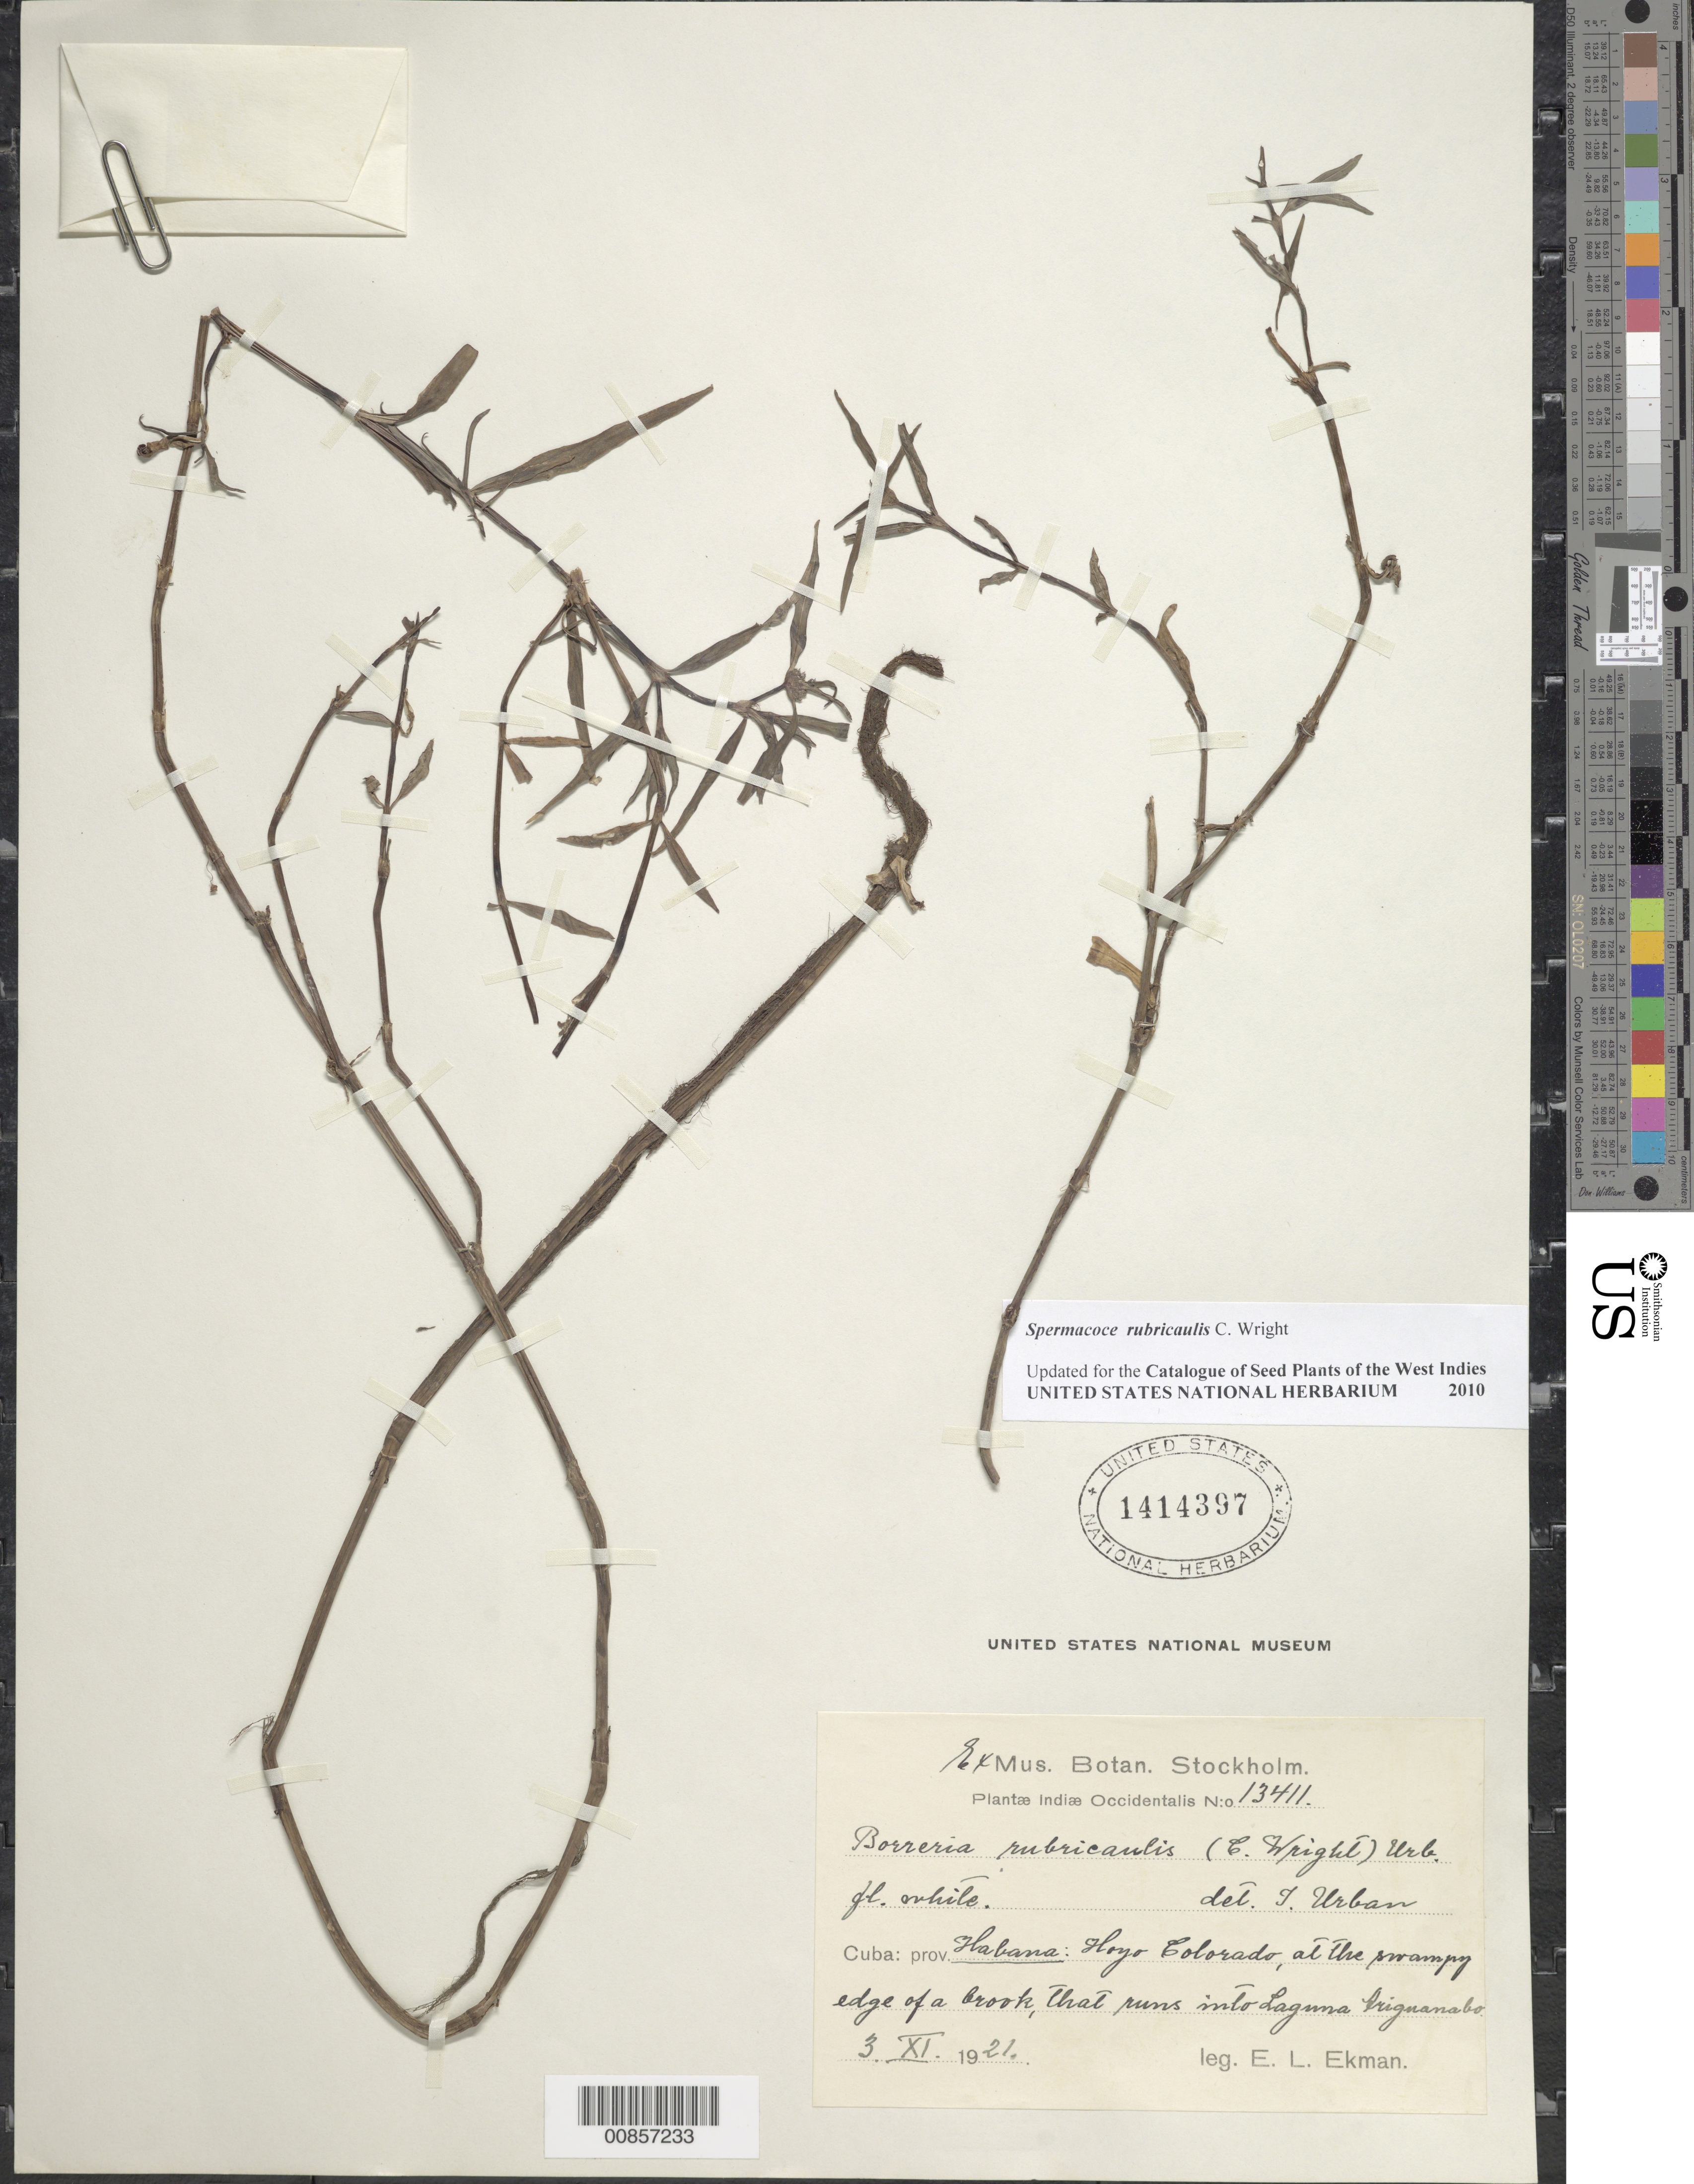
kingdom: Plantae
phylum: Tracheophyta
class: Magnoliopsida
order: Gentianales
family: Rubiaceae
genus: Spermacoce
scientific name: Spermacoce rubricaulis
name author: C. Wright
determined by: Urban, Ignatz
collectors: E. L. Ekman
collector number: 13411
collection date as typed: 03 Nov 1921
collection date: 1921-11-03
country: Cuba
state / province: La Habana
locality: Hoyo Colorado. Near brook that runs into Laguna Ariguanabo (sp?).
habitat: At swampy edge of a brook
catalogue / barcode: US 1414397